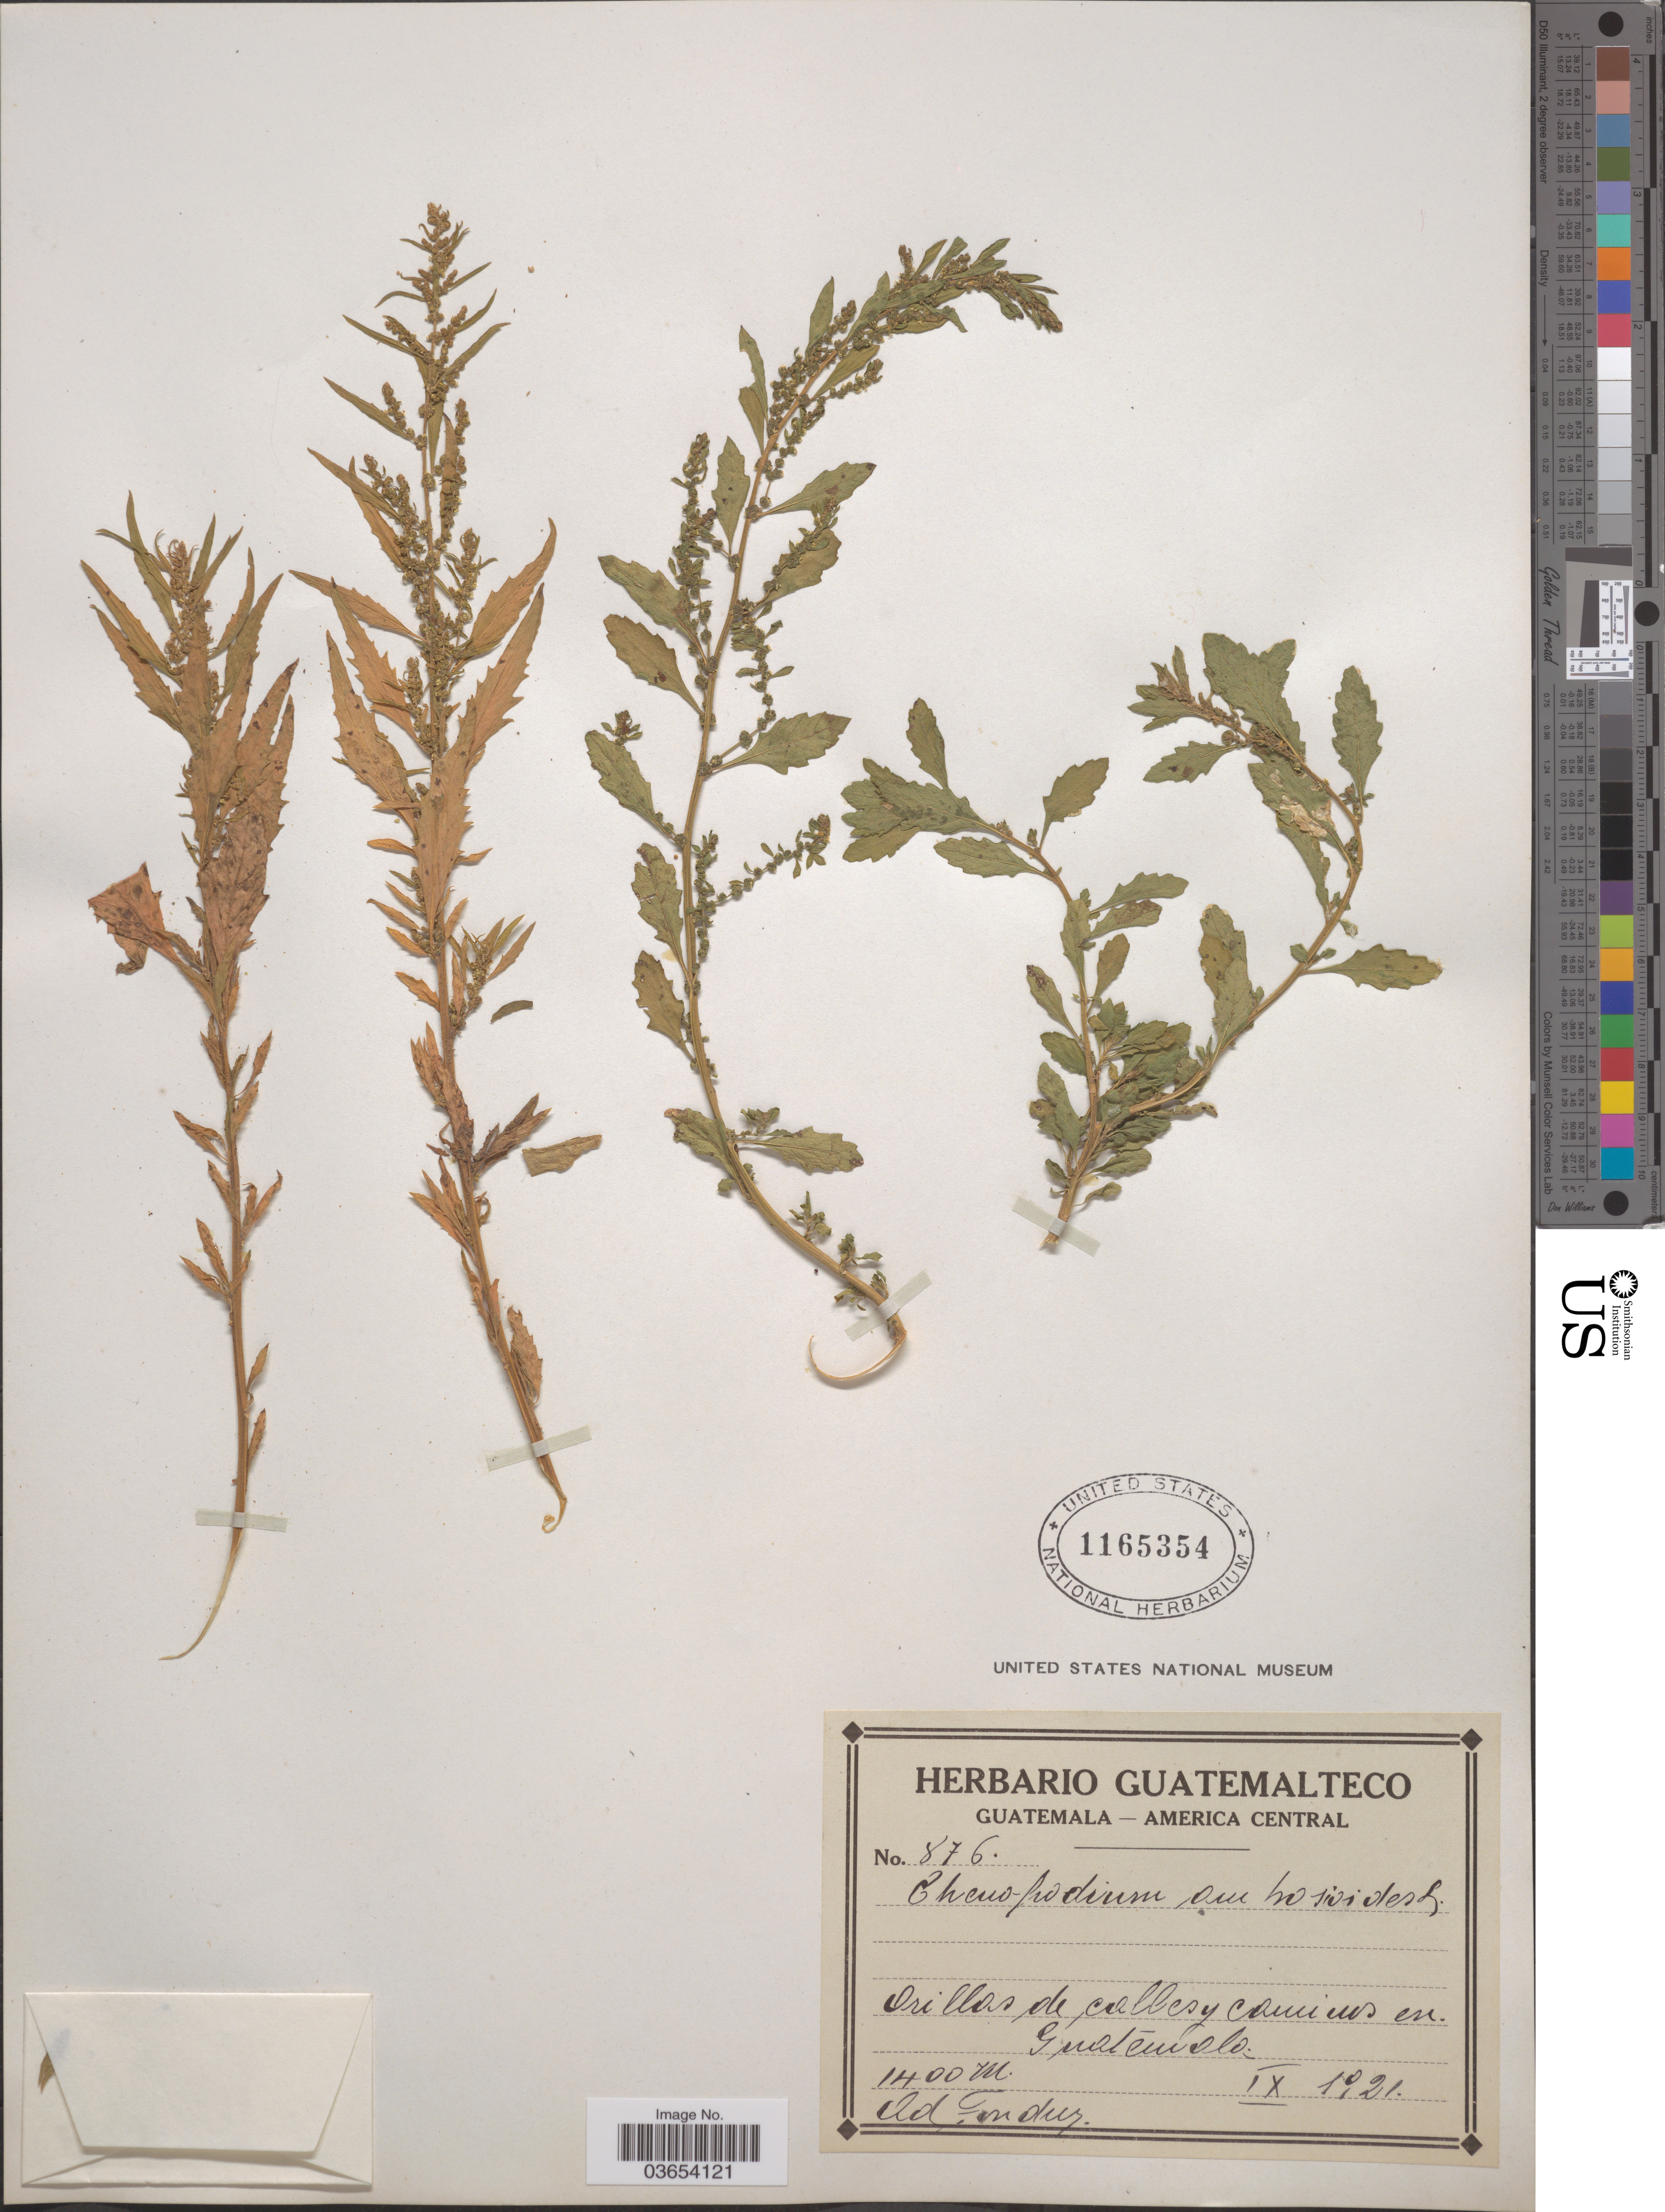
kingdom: Plantae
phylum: Tracheophyta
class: Magnoliopsida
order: Caryophyllales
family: Amaranthaceae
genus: Chenopodium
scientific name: Chenopodium ambrosioides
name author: L.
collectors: A. Tonduz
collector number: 876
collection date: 1921-09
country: Guatemala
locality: Orillas de callesy caminos en Guatemala.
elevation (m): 1400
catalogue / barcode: US 1165354